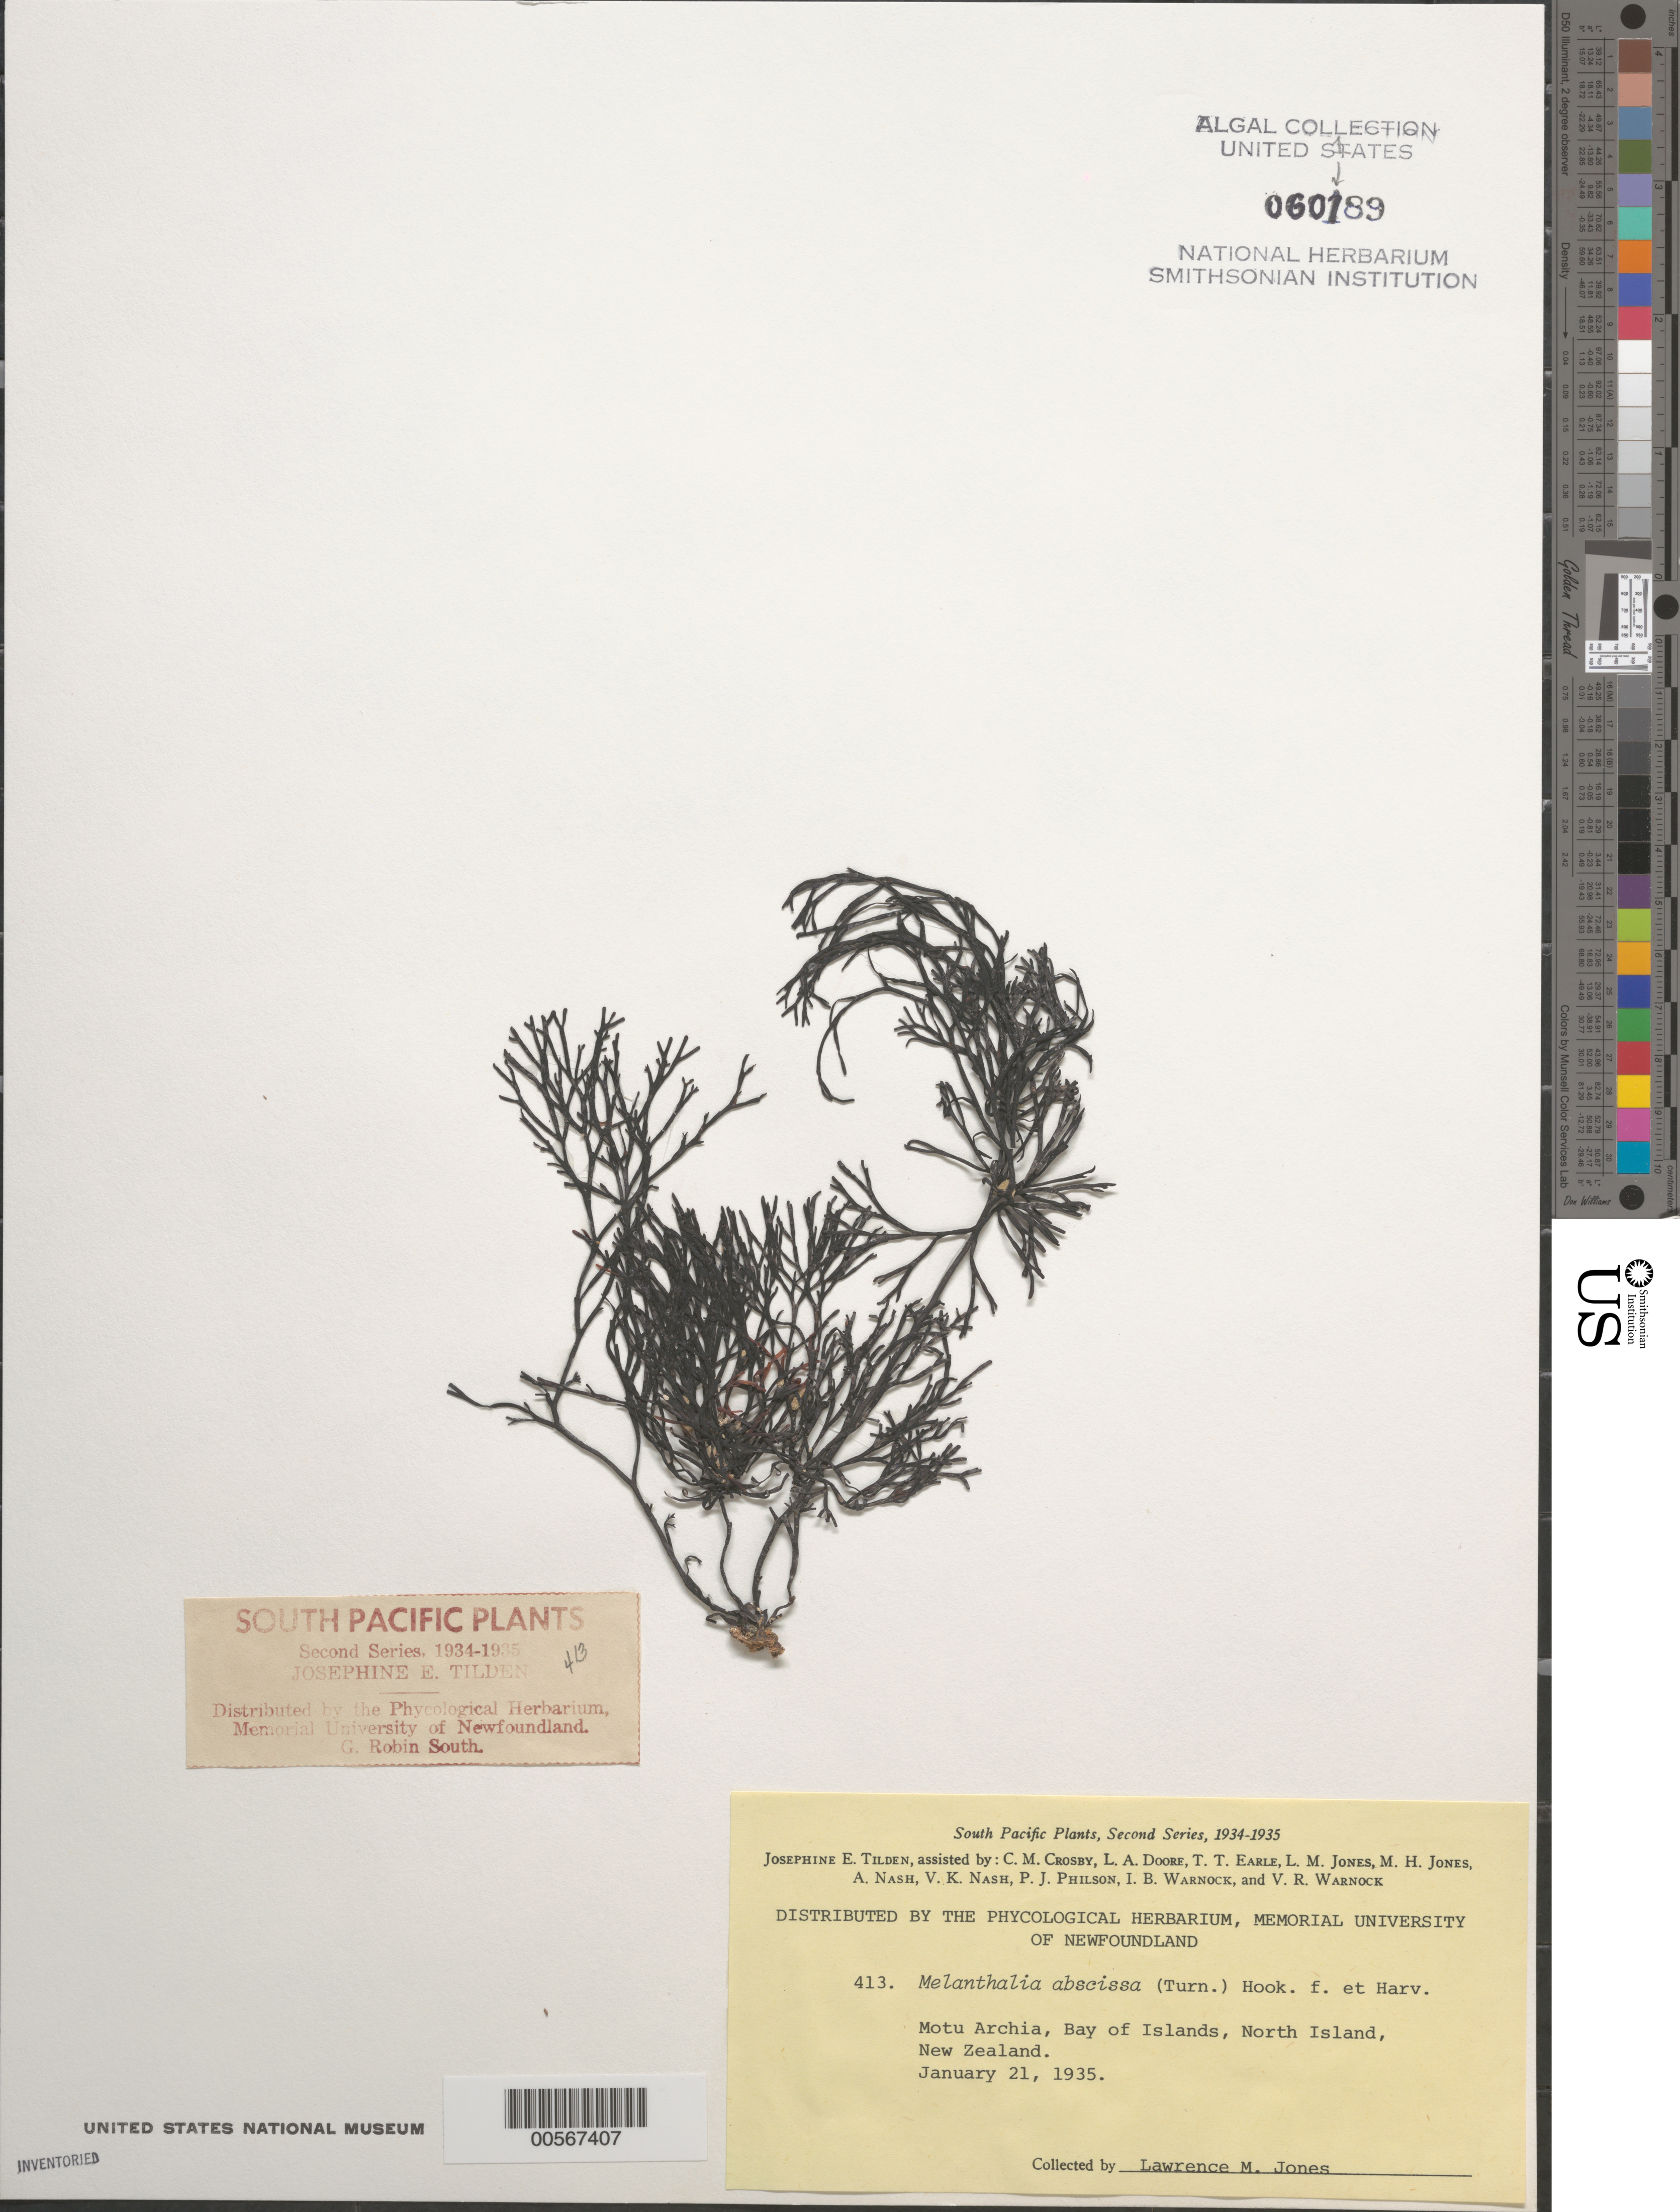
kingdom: Plantae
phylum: Rhodophyta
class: Florideophyceae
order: Gracilariales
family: Gracilariaceae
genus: Melanthalia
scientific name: Melanthalia abscissa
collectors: L. M. Jones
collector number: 413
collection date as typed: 21 Jan 1935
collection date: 1935-01-21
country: New Zealand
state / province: Northland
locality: Motu arohia, bay of islands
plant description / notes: Tilden, South Pacific Plants, Second Series, 1934-1935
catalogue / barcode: US 60189